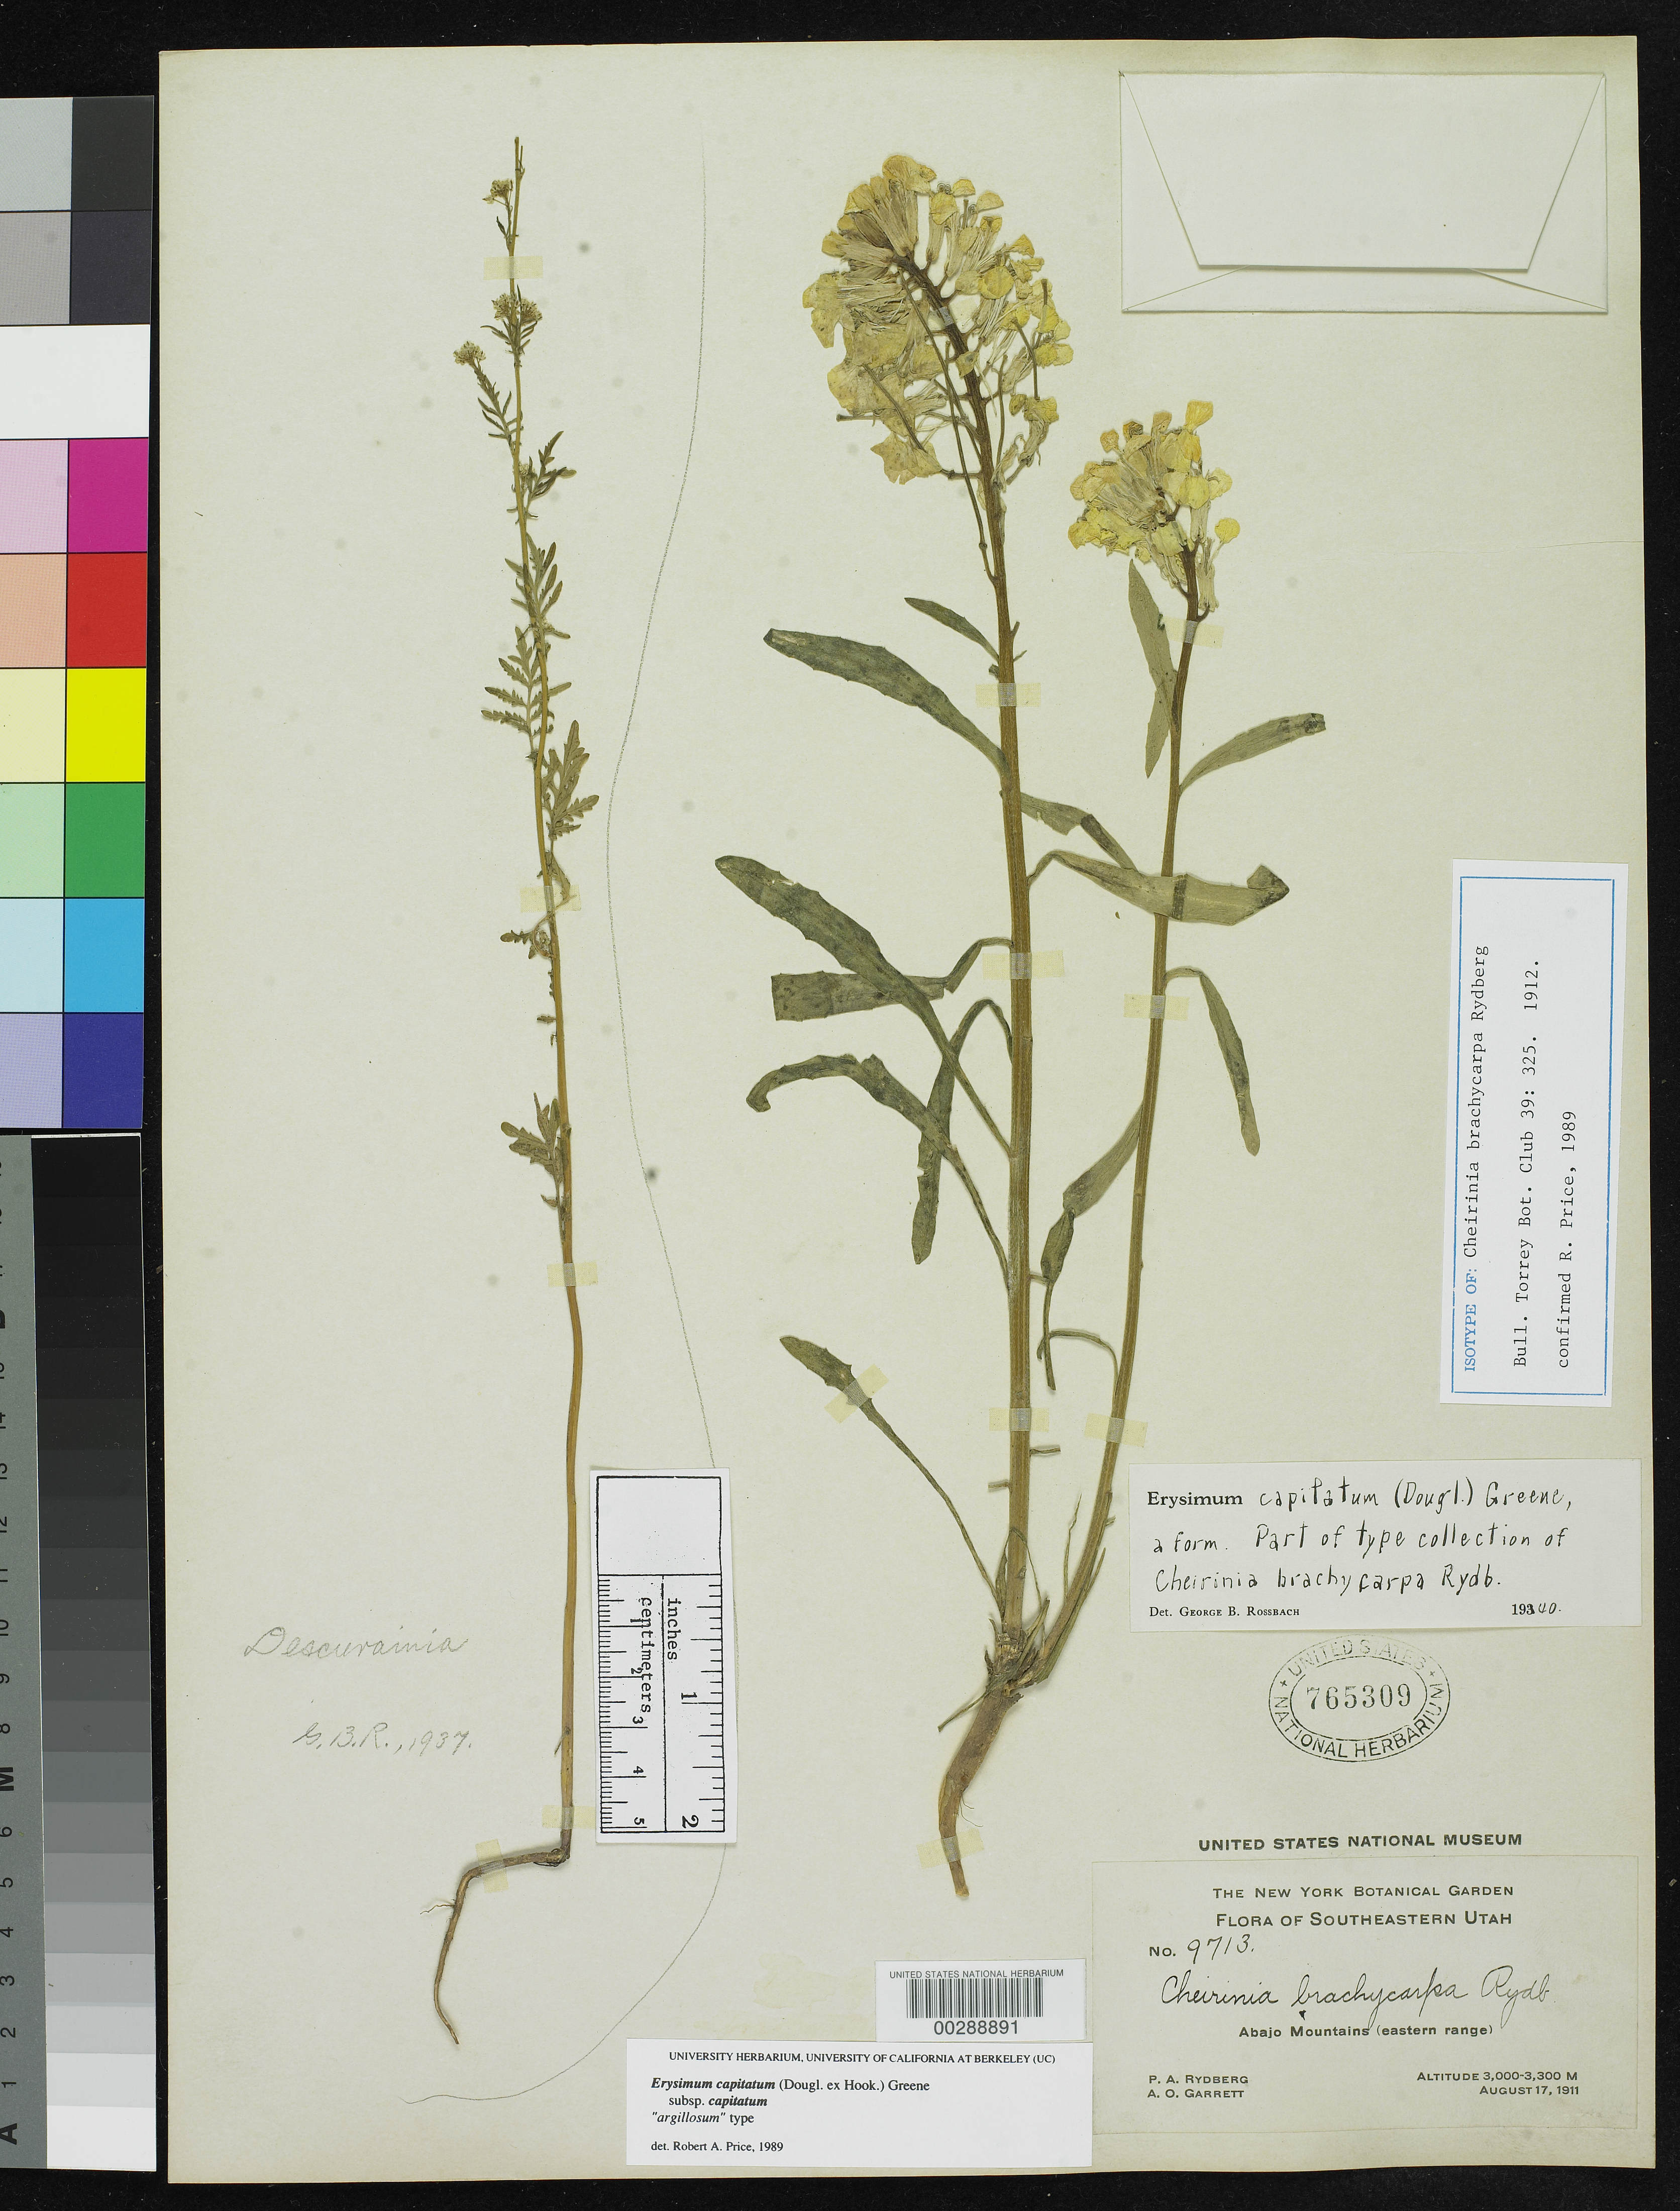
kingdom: Plantae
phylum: Tracheophyta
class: Magnoliopsida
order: Brassicales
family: Brassicaceae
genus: Cheirinia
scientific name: Cheirinia brachycarpa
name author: Rydb.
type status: Isotype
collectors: P. A. Rydberg & A. O. Garrett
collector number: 9713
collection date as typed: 17 Aug 1911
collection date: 1911-08-17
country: United States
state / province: Utah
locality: Abajo Mountains, eastern range.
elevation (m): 3000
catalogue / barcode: US 765309